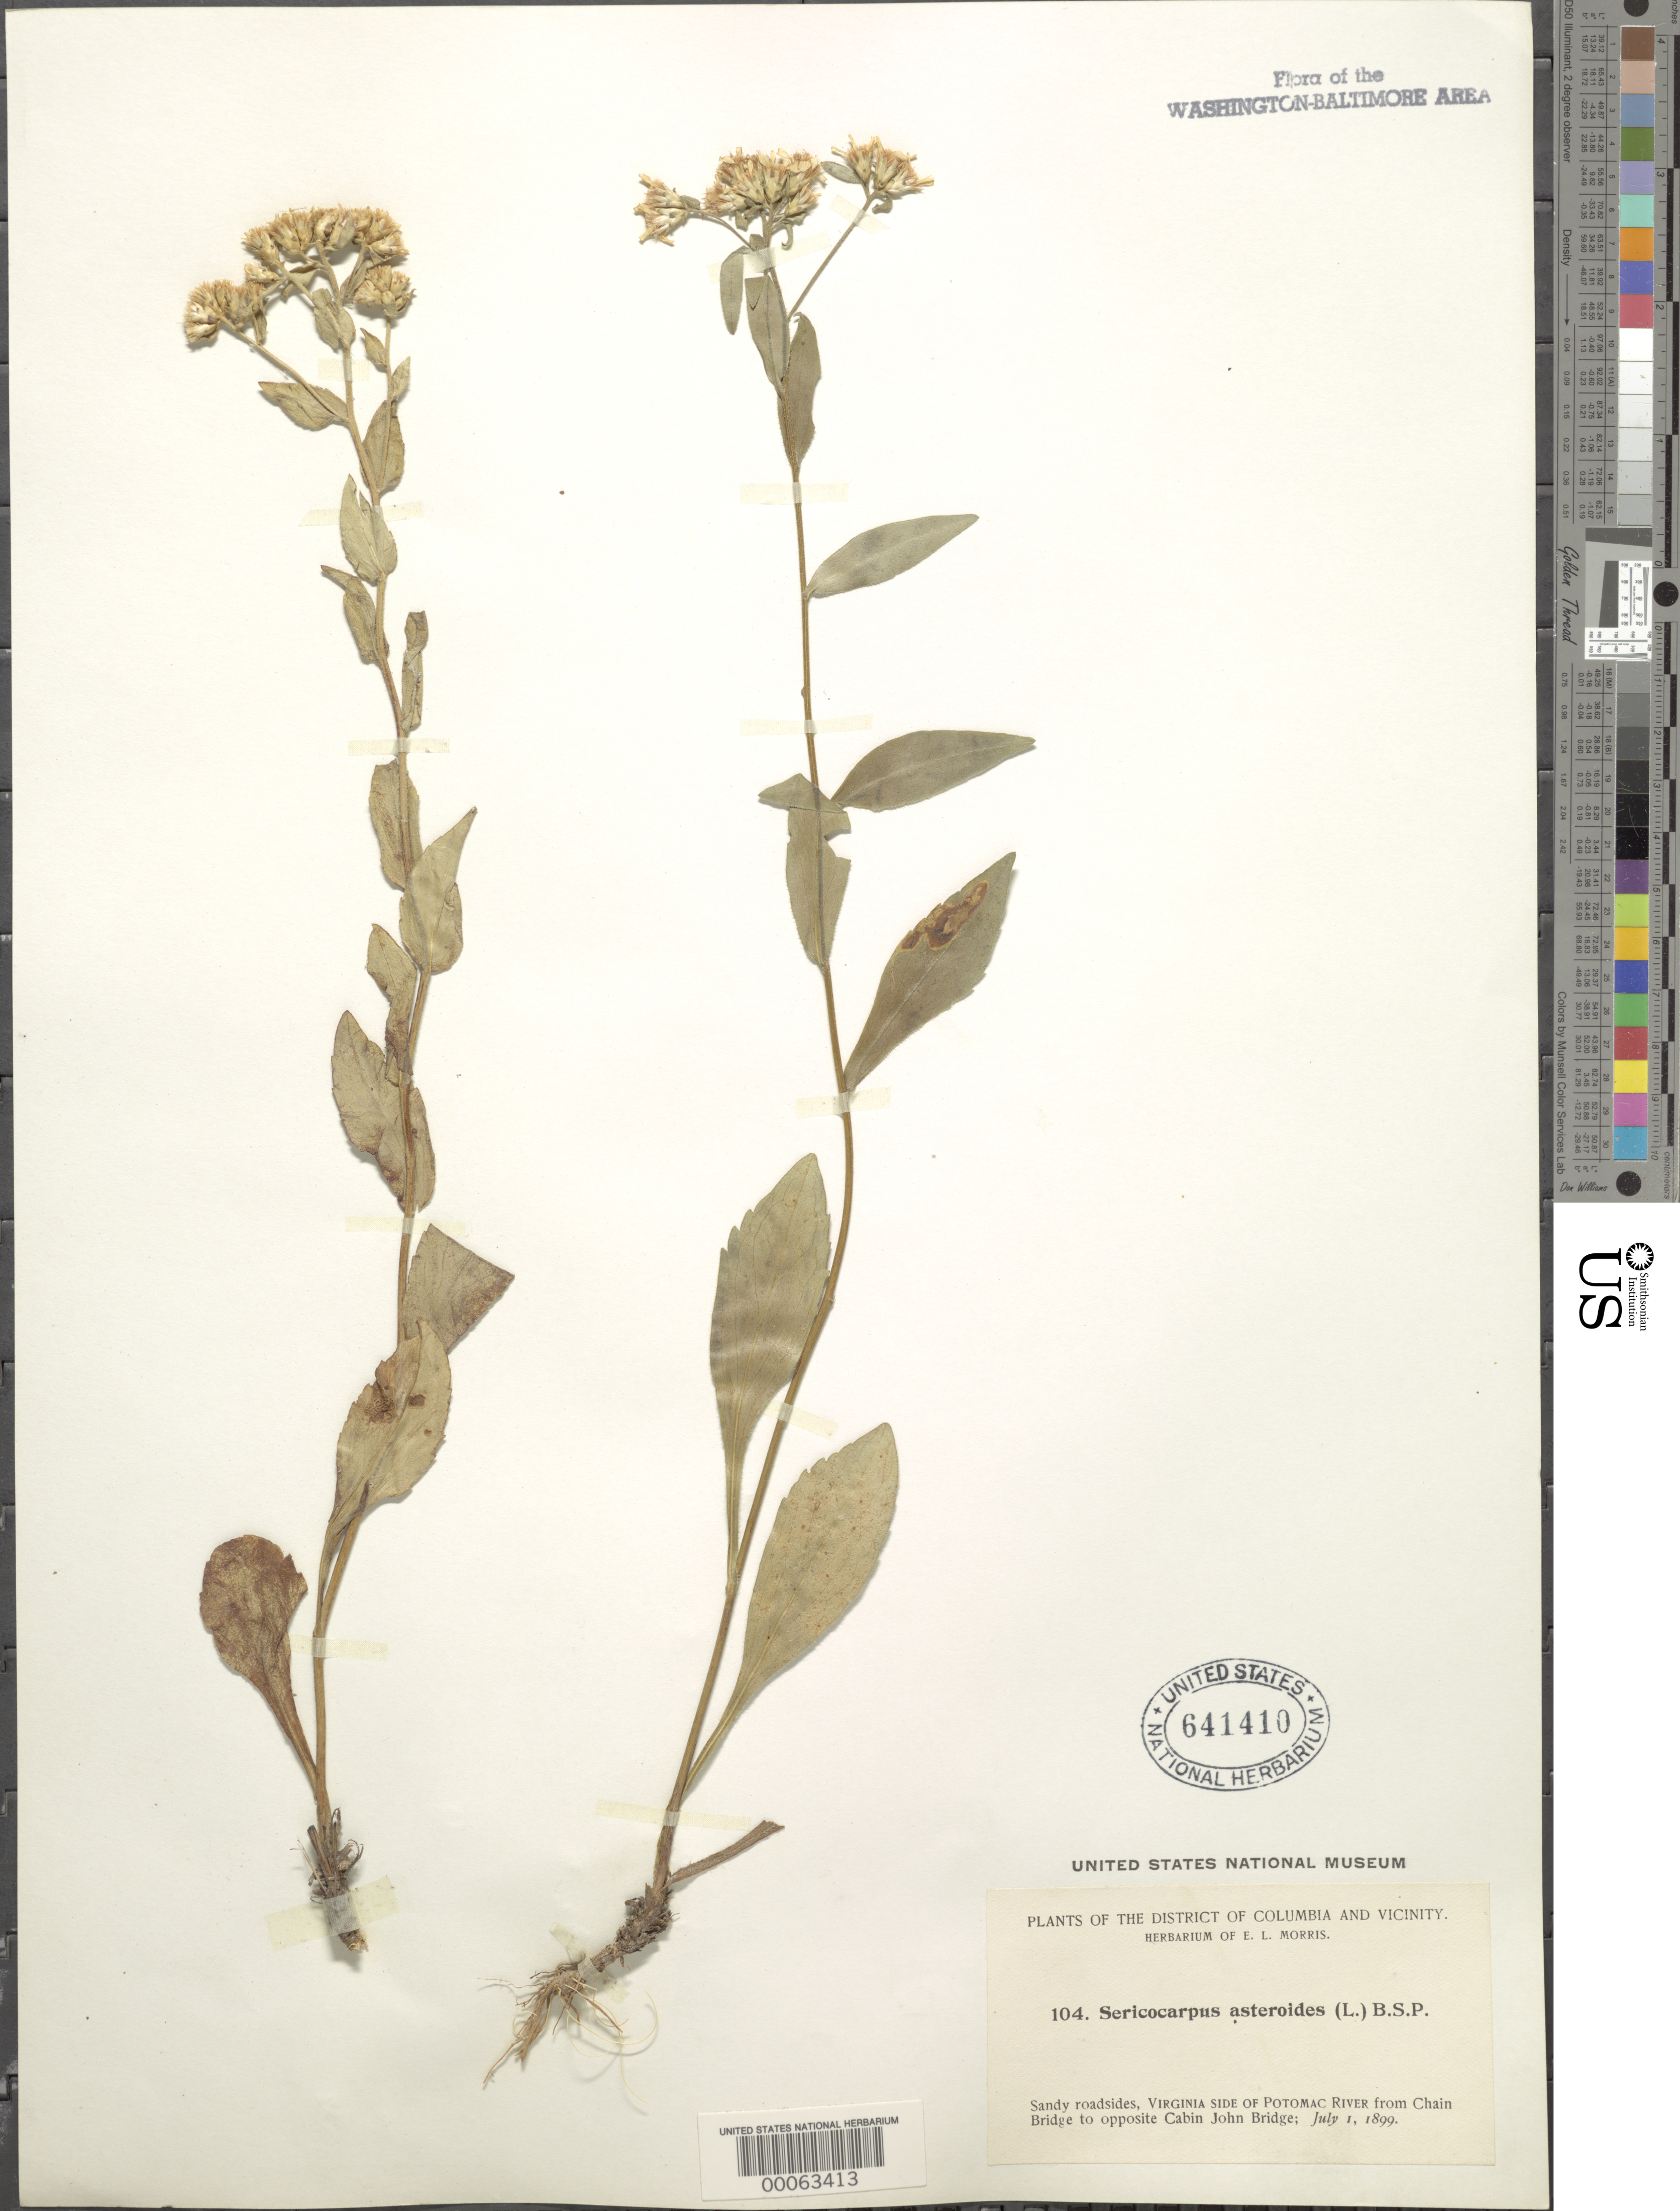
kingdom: Plantae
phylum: Tracheophyta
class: Magnoliopsida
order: Asterales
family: Asteraceae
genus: Sericocarpus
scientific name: Sericocarpus asteroides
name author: (L.) Britton, Stearns & Poggenb.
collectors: E. L. Morris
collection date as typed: -1 Jul 1899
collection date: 1899-07-01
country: United States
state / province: Virginia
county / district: Fairfax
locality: From Chain Bridge to opposite Cabin John Bridge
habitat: Sandy roadsides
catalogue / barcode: US 641410